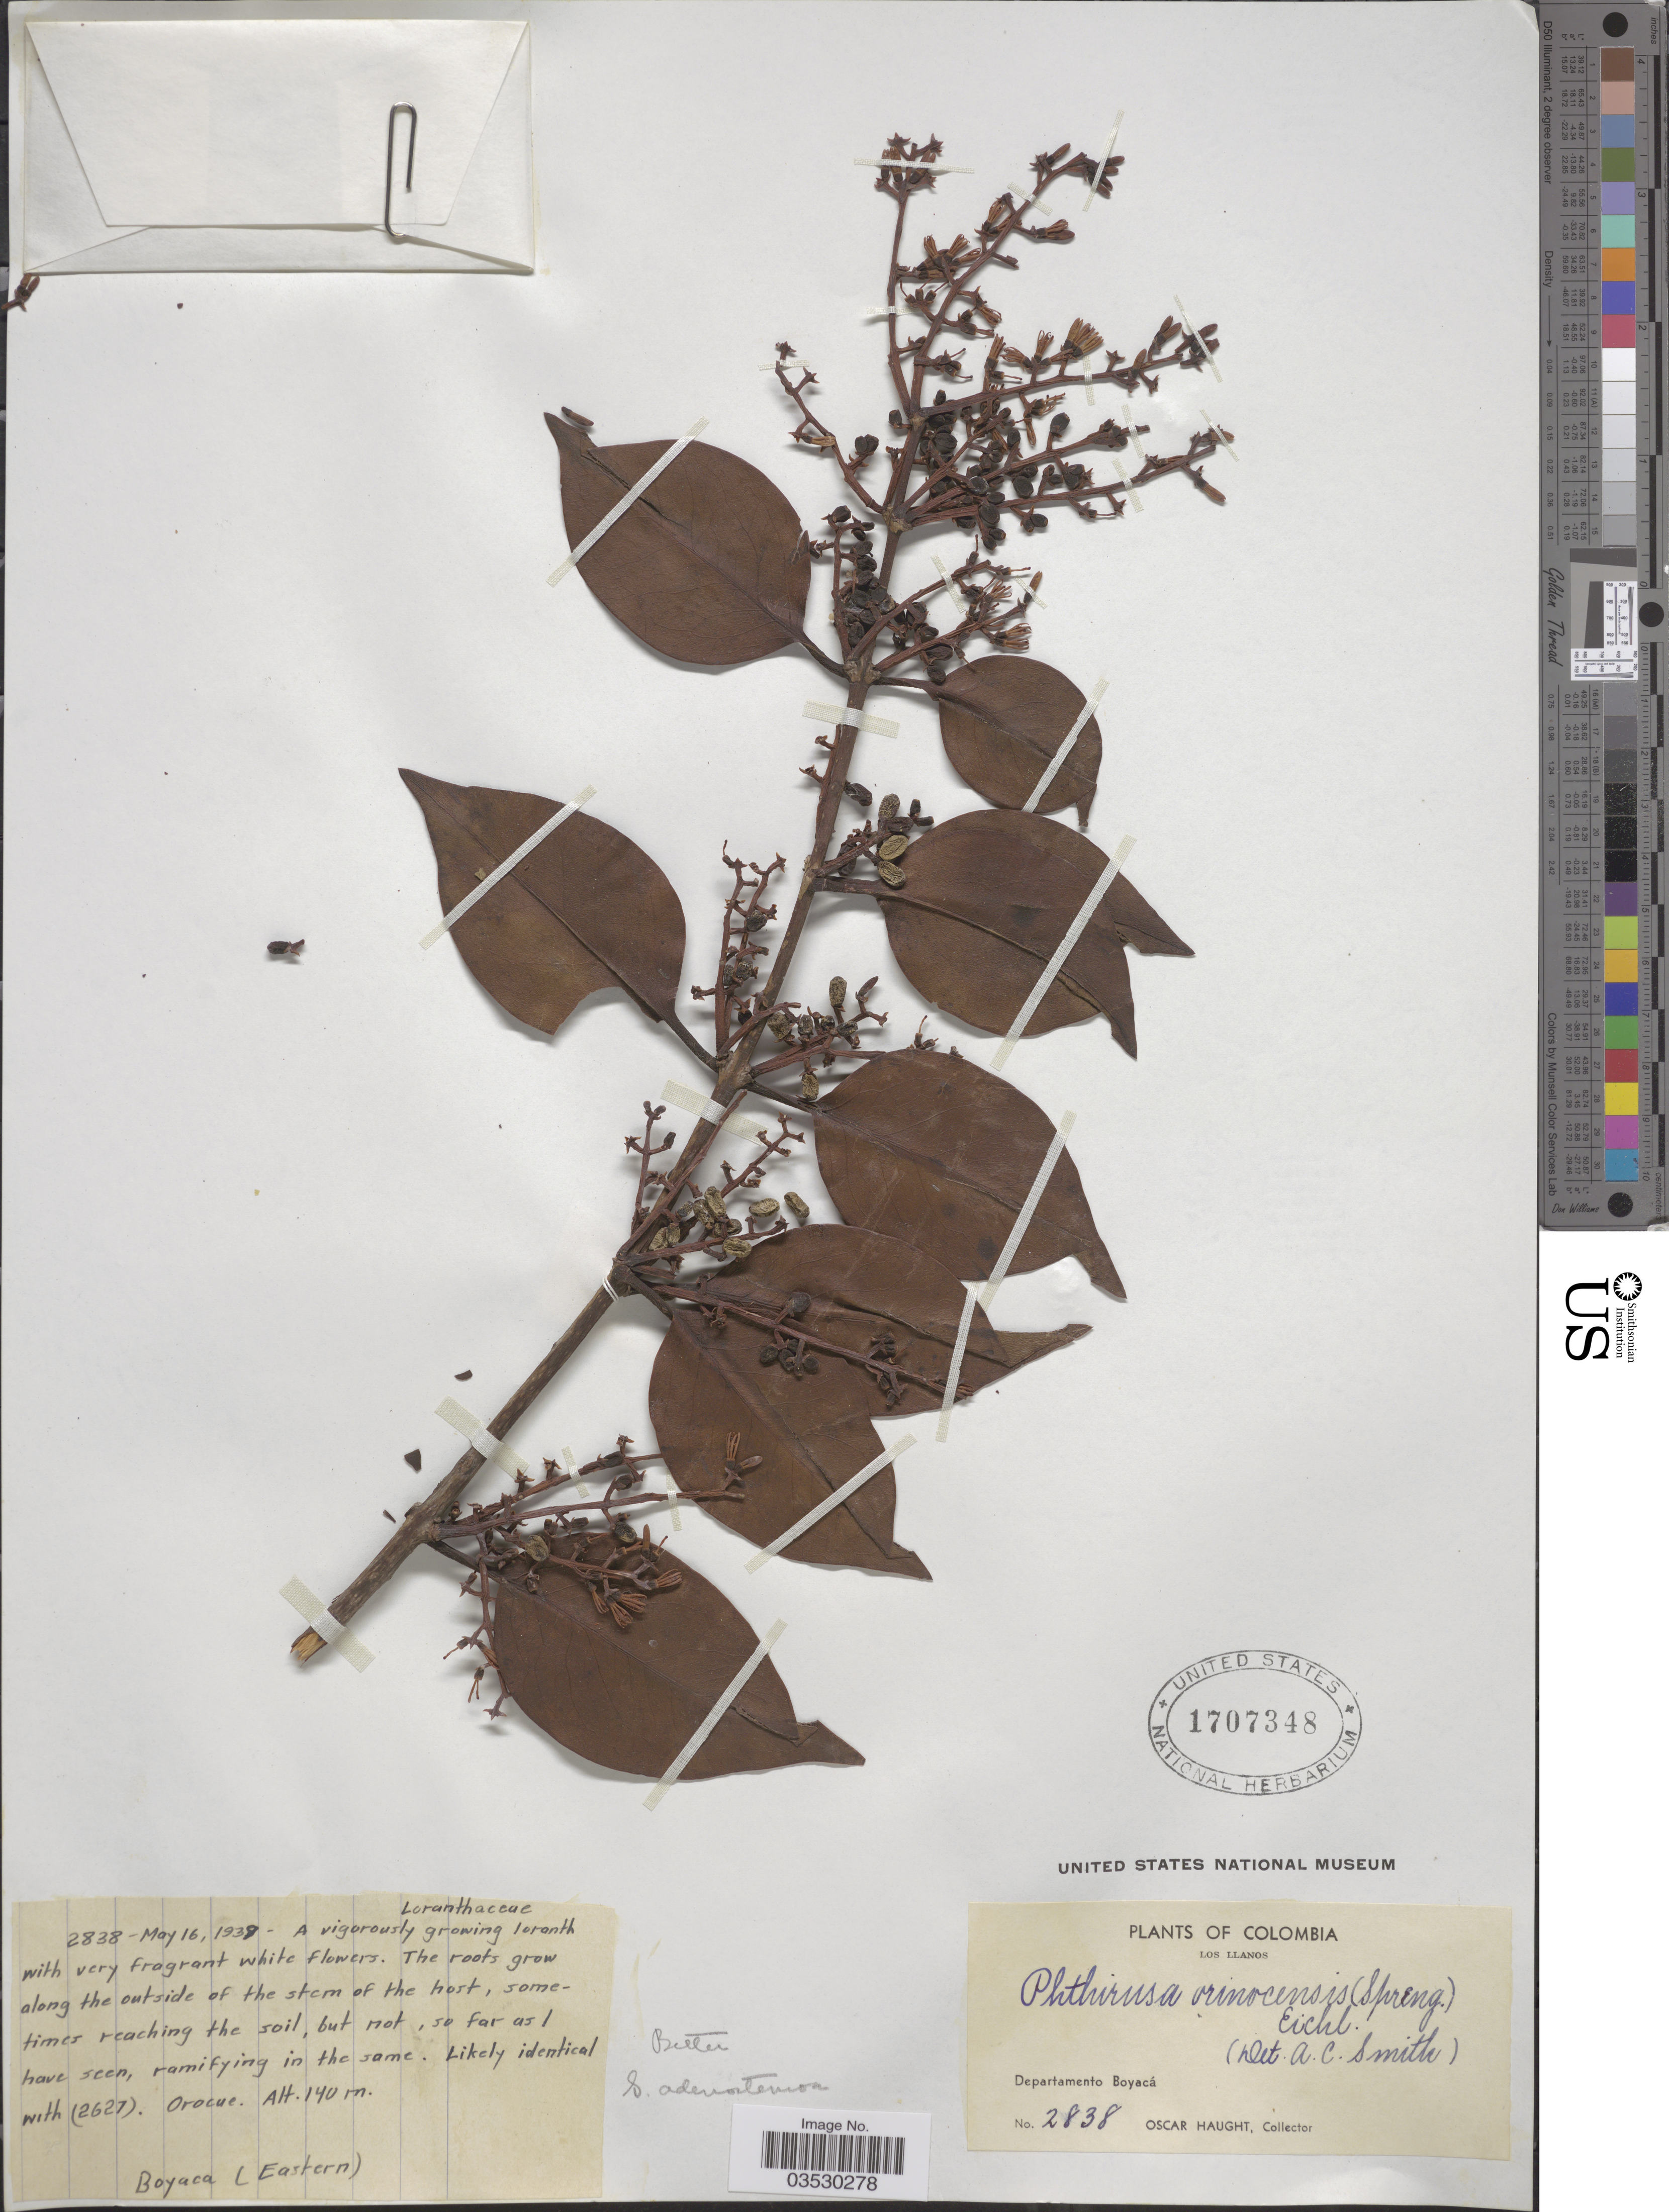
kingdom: Plantae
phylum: Tracheophyta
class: Magnoliopsida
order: Santalales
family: Loranthaceae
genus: Struthanthus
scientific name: Struthanthus adenostemon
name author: Eichler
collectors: O. L. Haught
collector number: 2838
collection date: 1938-05-16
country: Colombia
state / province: Boyacá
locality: Los Llanos. Orocue. Departamento Boyacá. Boyaca (Eastern).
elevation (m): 140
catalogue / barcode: US 1707348